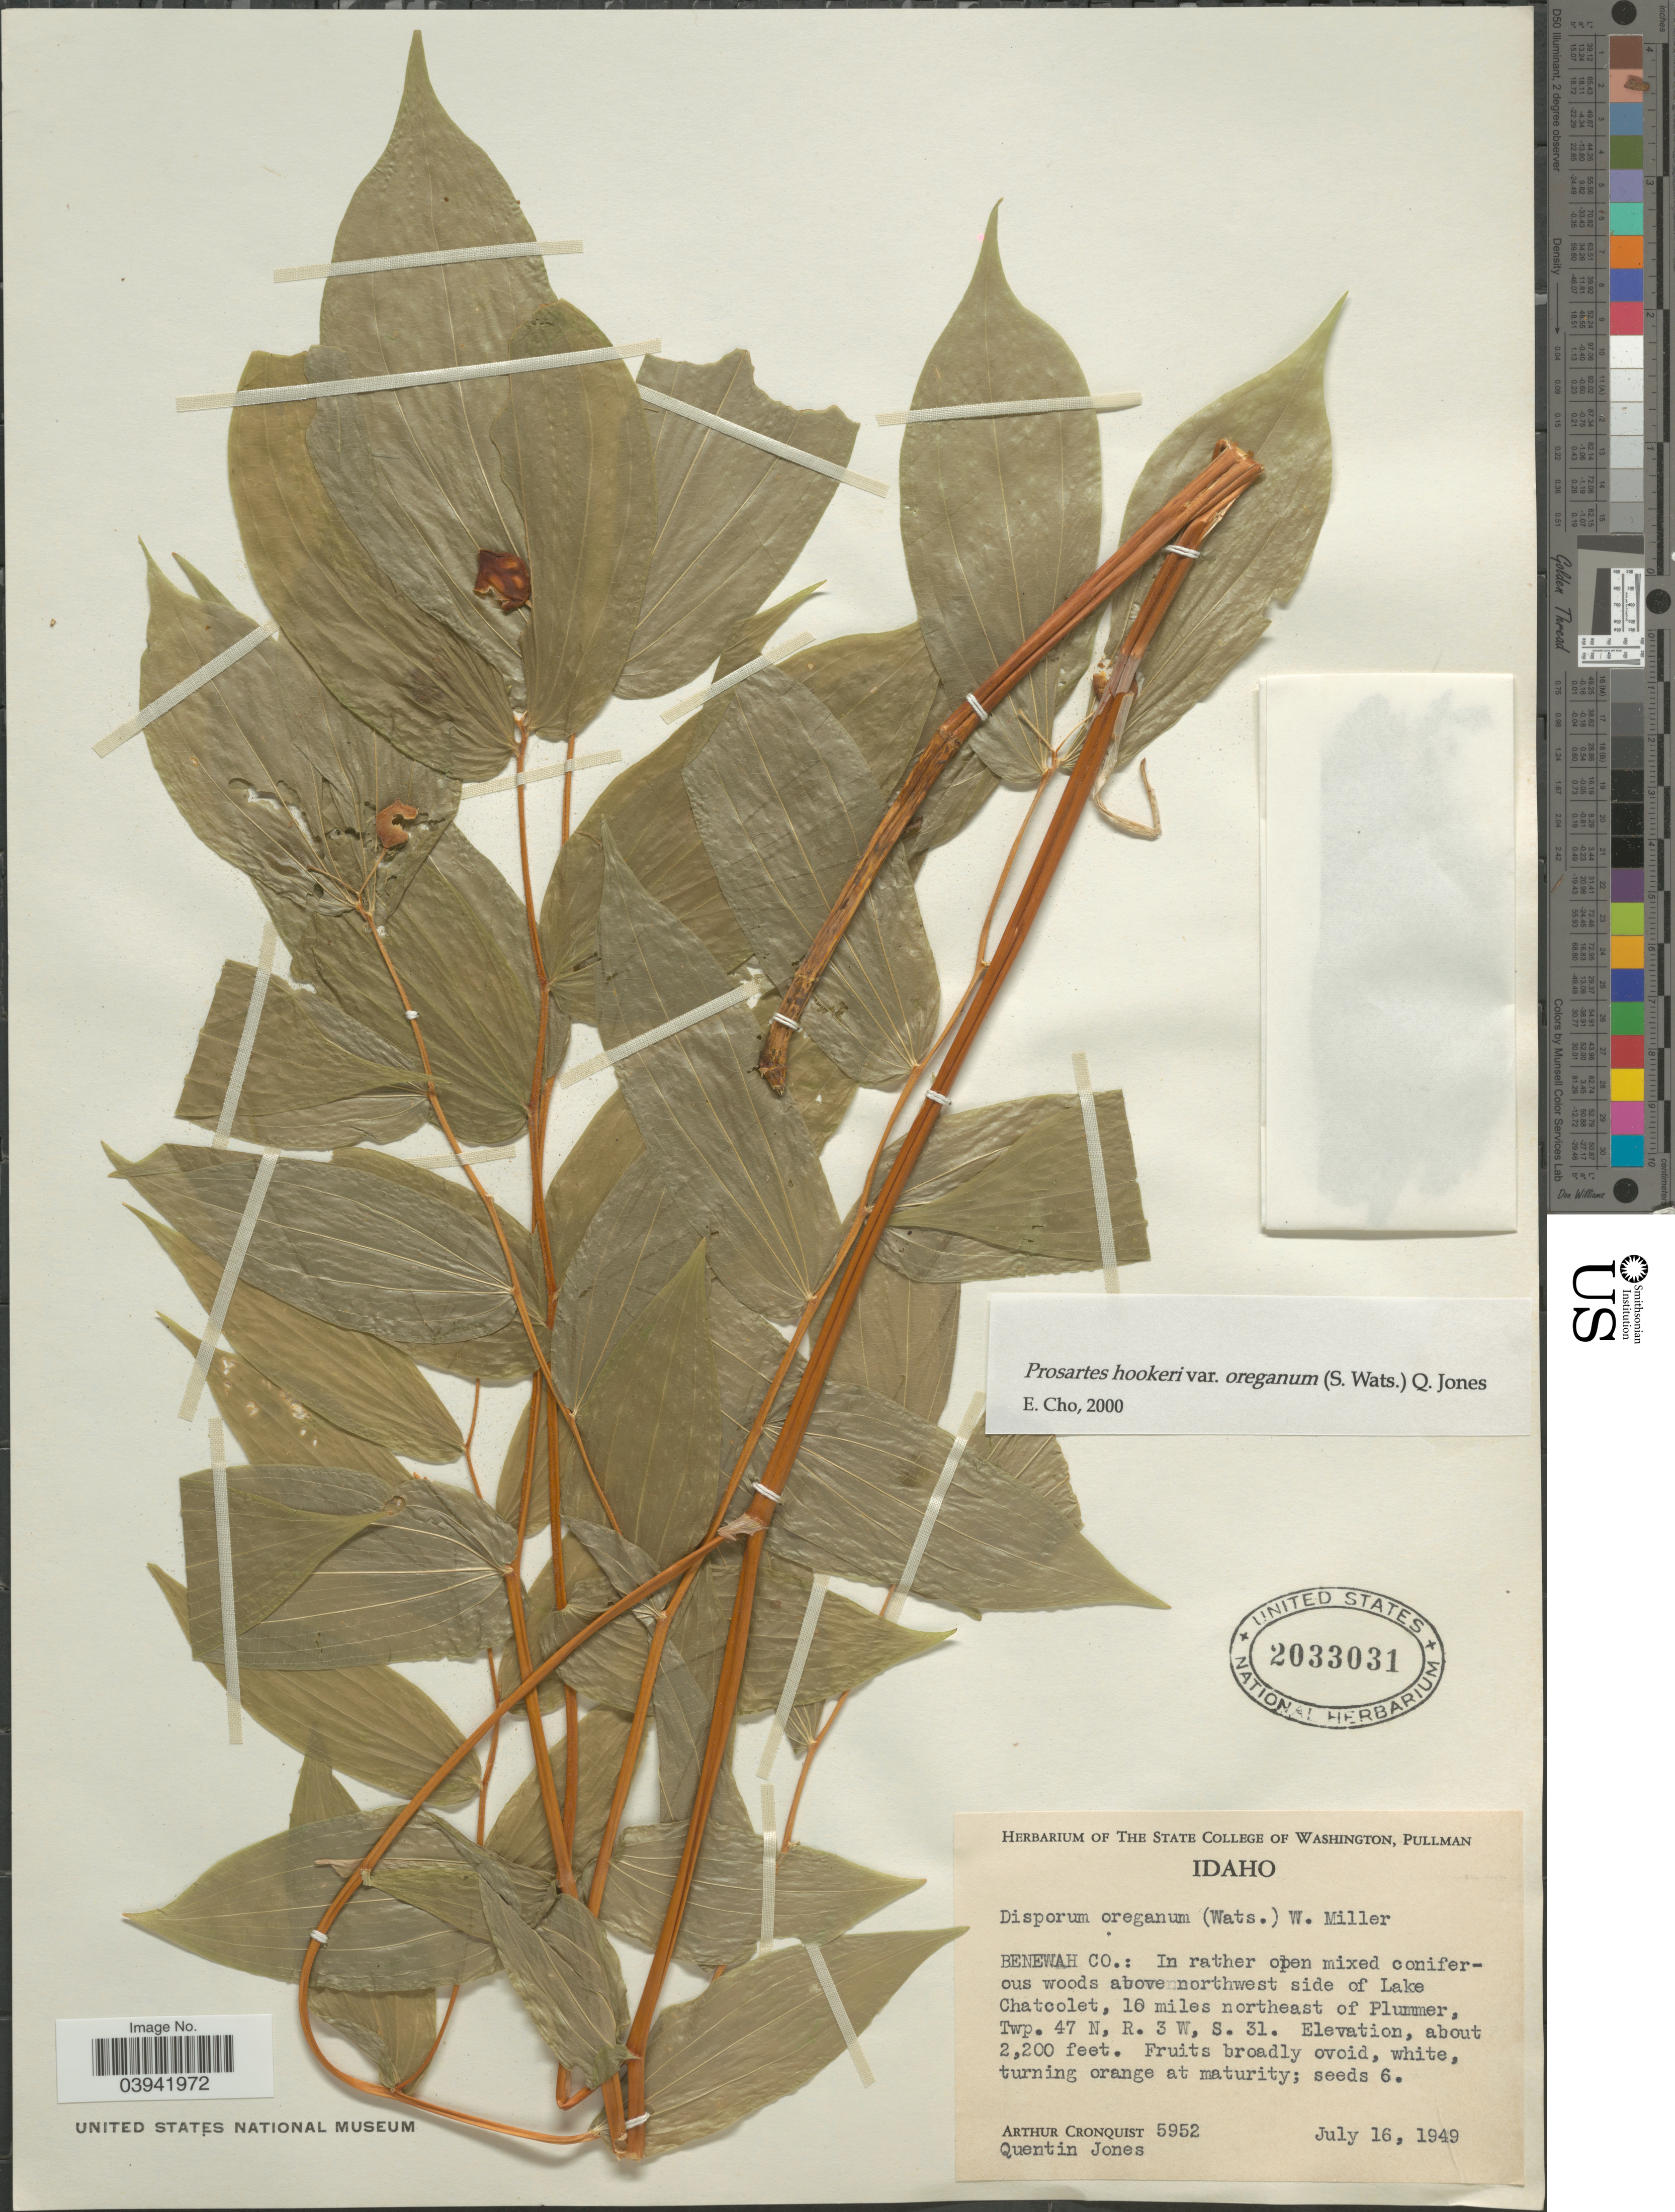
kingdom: Plantae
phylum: Tracheophyta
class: Liliopsida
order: Liliales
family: Liliaceae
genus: Prosartes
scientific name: Prosartes hookeri var. oregana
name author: (S. Watson) Kartesz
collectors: A. J. Cronquist & Q. Jones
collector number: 5952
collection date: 1949-07-16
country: United States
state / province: Idaho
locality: Benewah Co.: In rather open mixed coniferous woods above northwest side of Lake Chatcolet, 10 miles northeast of Plummer, Twp. 47 N, R. 3 W, S. 31.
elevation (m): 671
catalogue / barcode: US 2033031